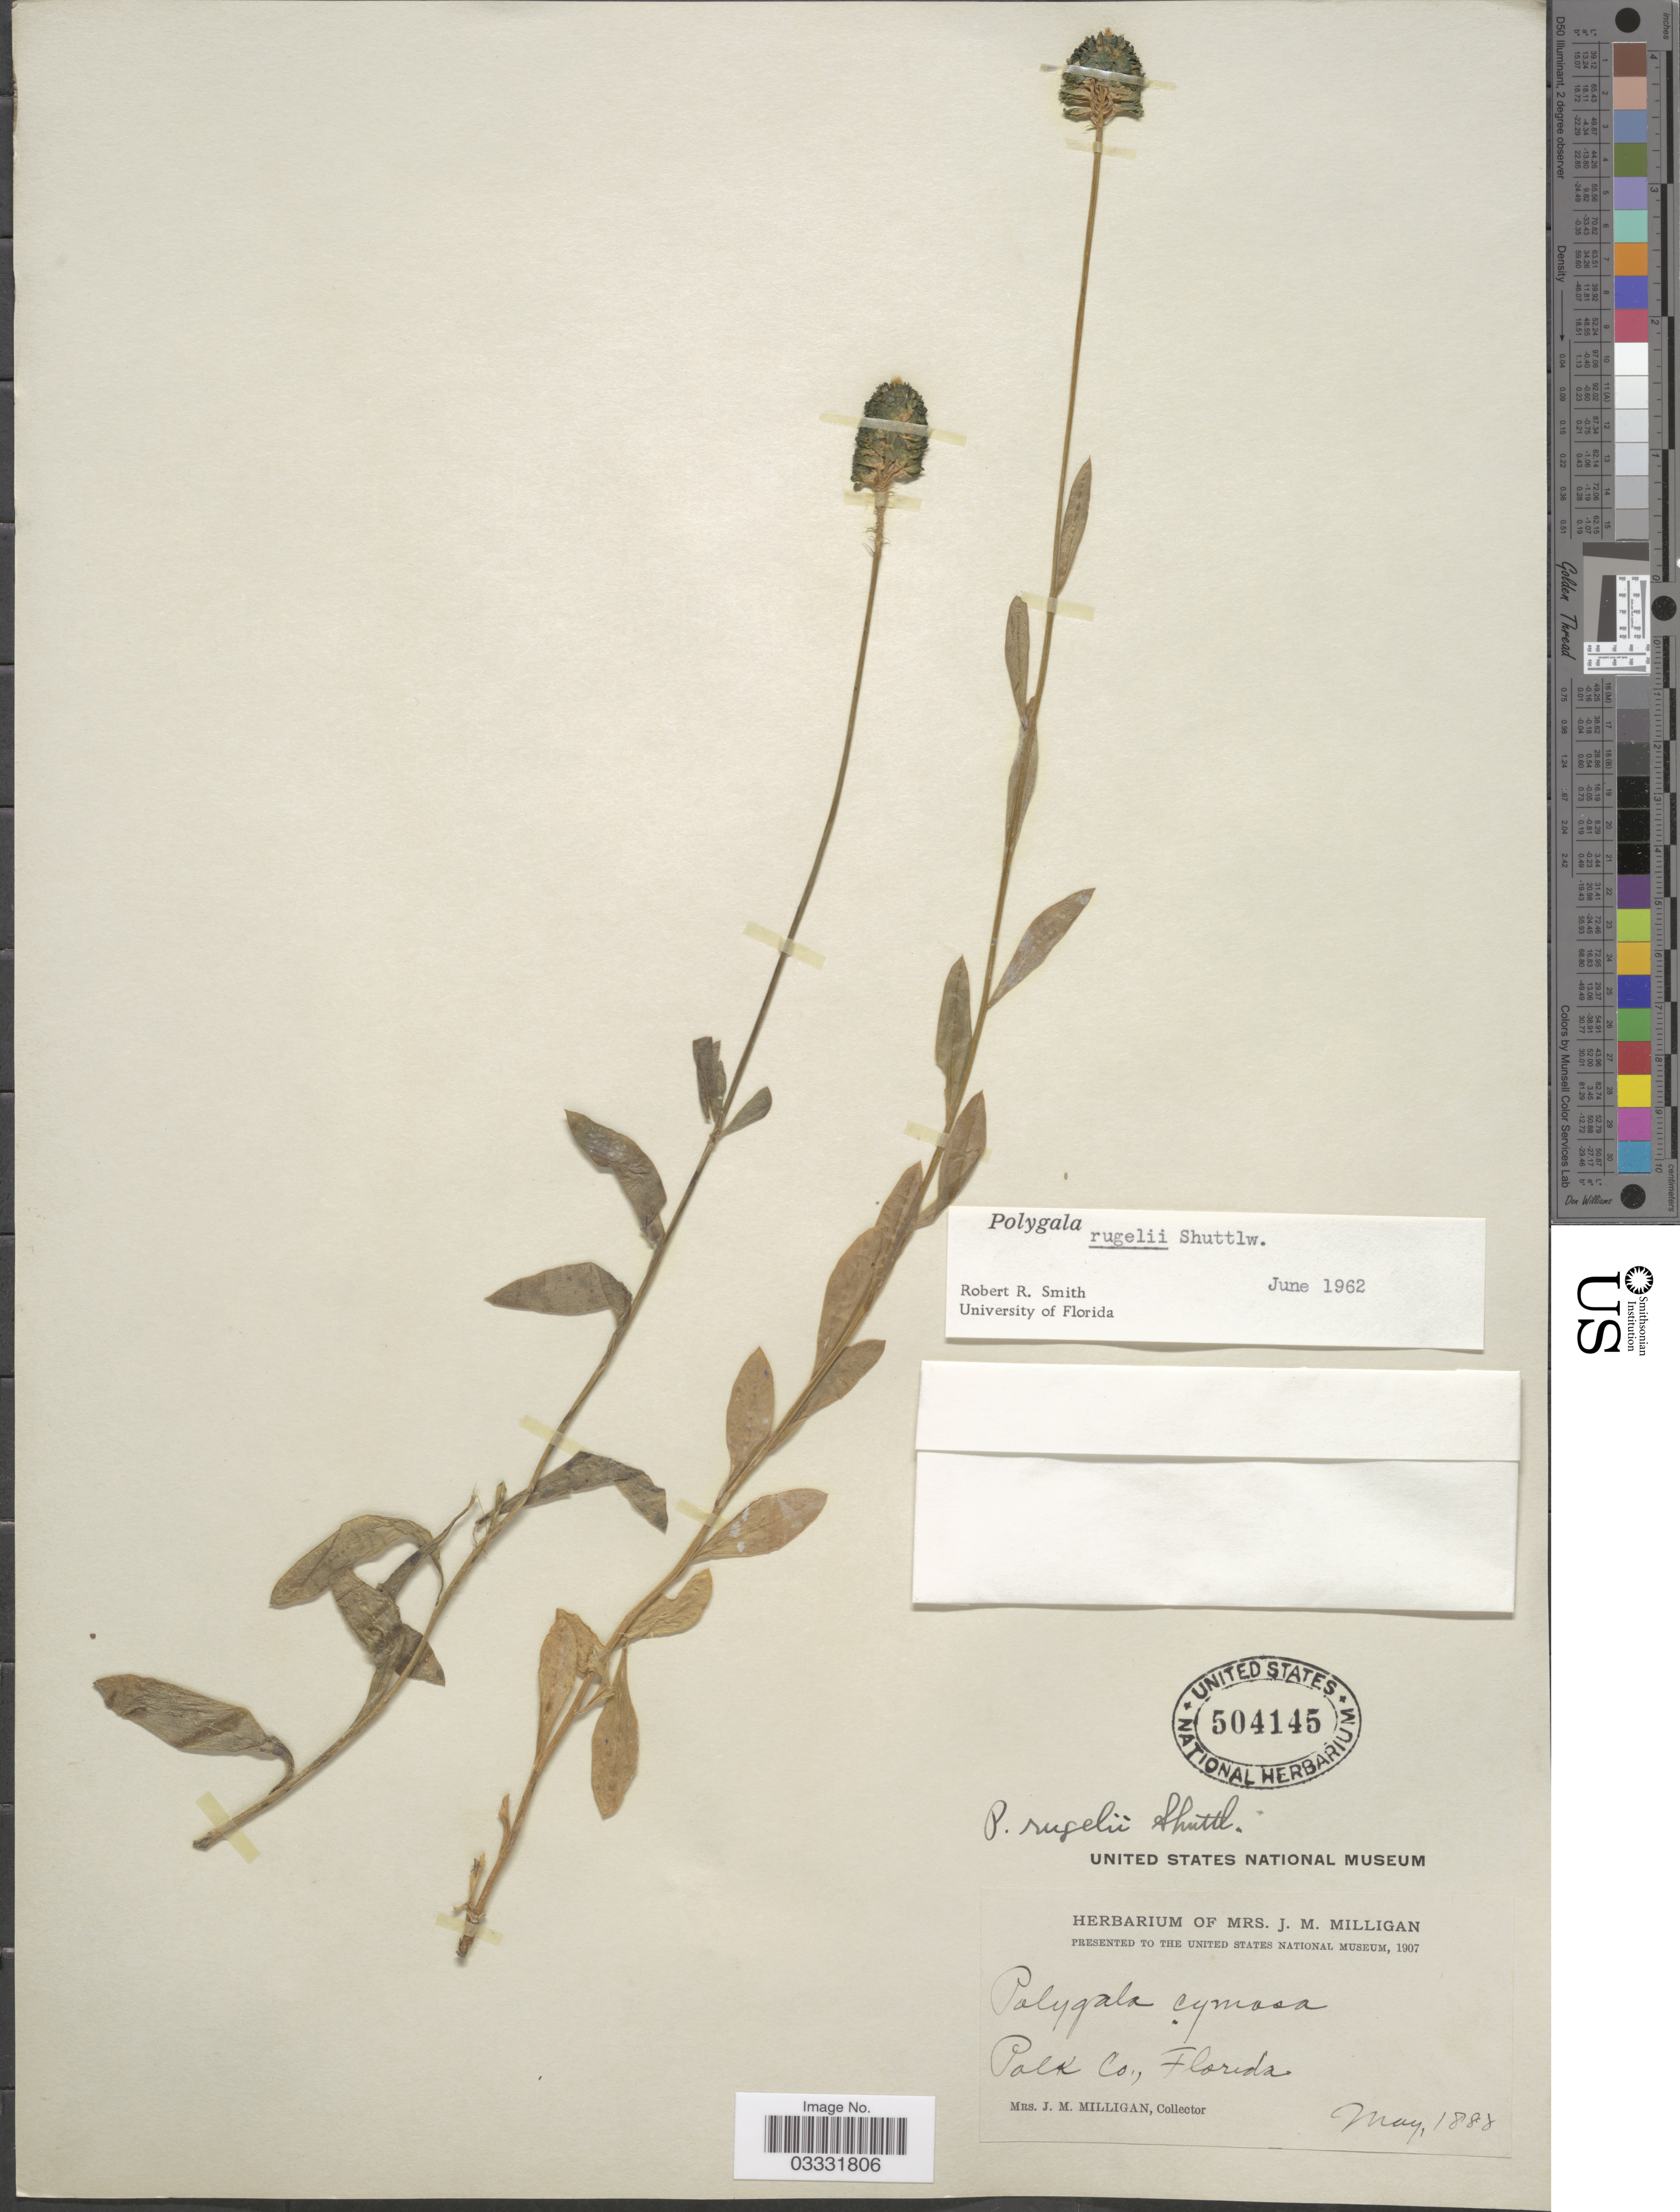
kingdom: Plantae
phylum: Tracheophyta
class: Magnoliopsida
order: Fabales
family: Polygalaceae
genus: Polygala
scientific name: Polygala rugelii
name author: Shuttlew. ex Chapm.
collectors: J. Milligan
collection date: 1888-05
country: United States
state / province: Florida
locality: Polk Co.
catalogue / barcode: US 504145